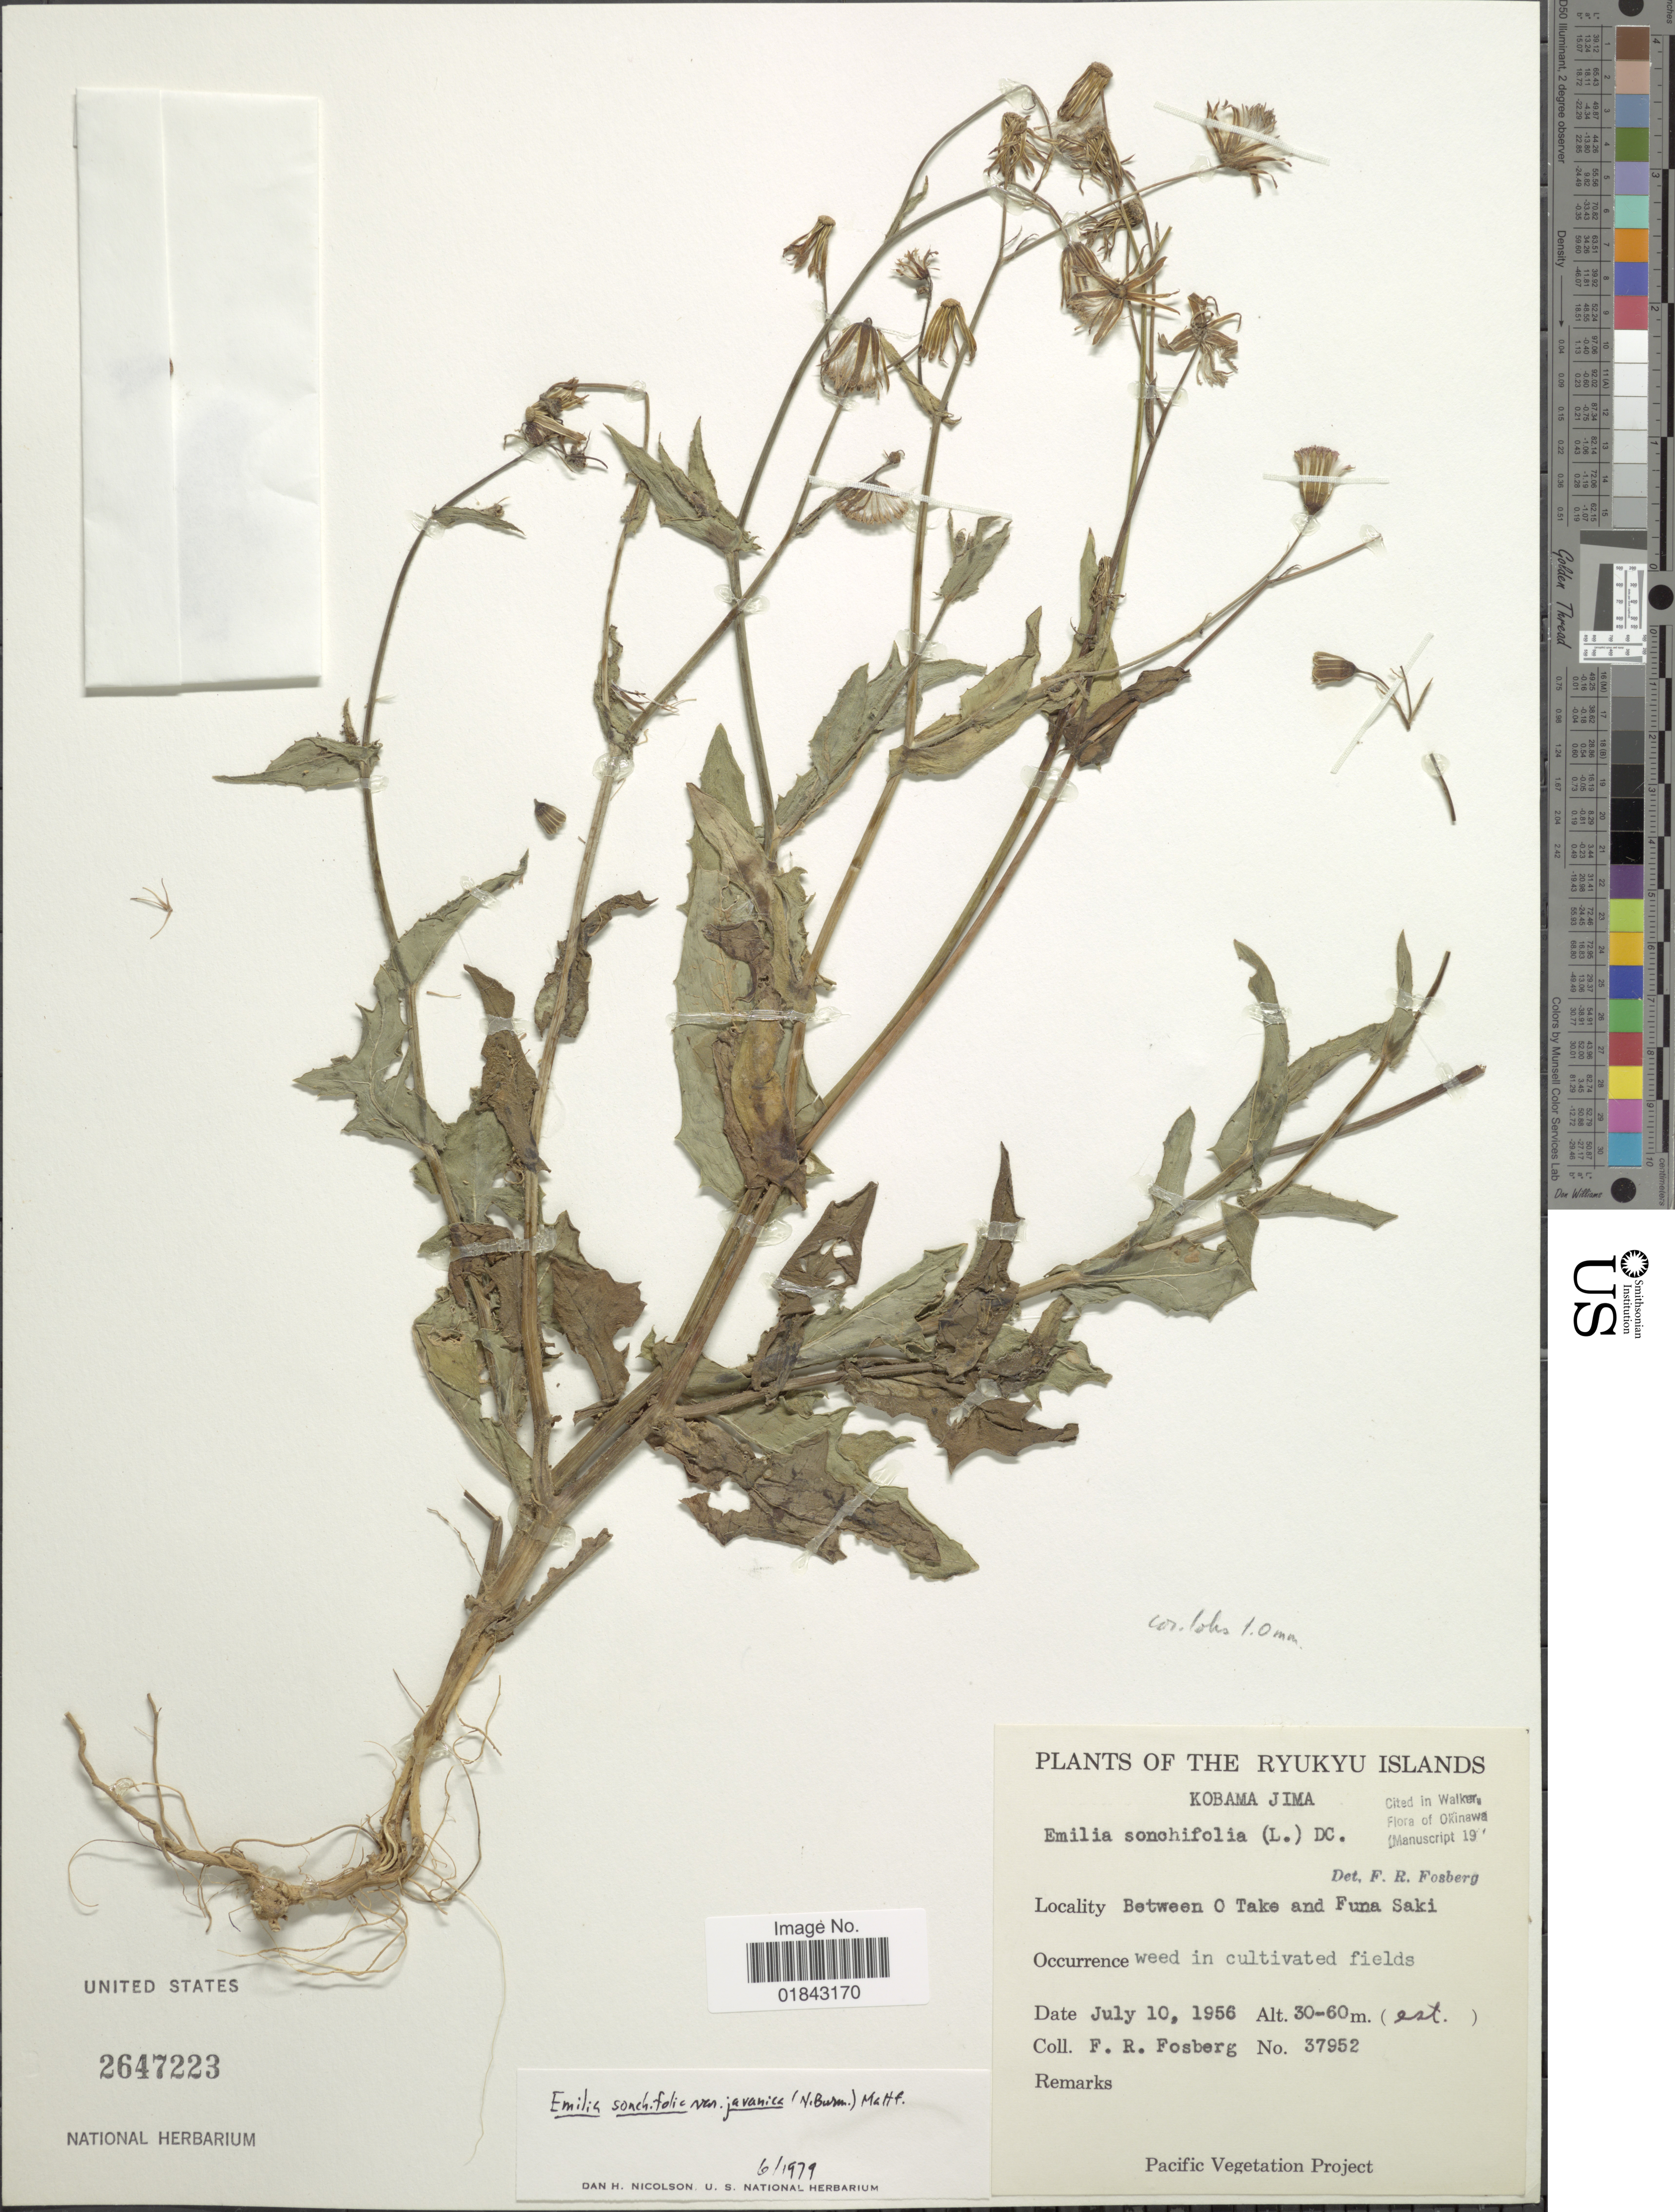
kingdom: Plantae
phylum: Tracheophyta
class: Magnoliopsida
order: Asterales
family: Asteraceae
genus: Emilia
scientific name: Emilia sonchifolia var. javanica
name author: (Burm. f.) Mattf.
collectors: F. R. Fosberg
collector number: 37952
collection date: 1956-07-10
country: Japan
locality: Ryukyu Islands, Kobama Jima, between O Take and Funa Saki, weed in cultivated fields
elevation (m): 30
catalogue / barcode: US 2647223